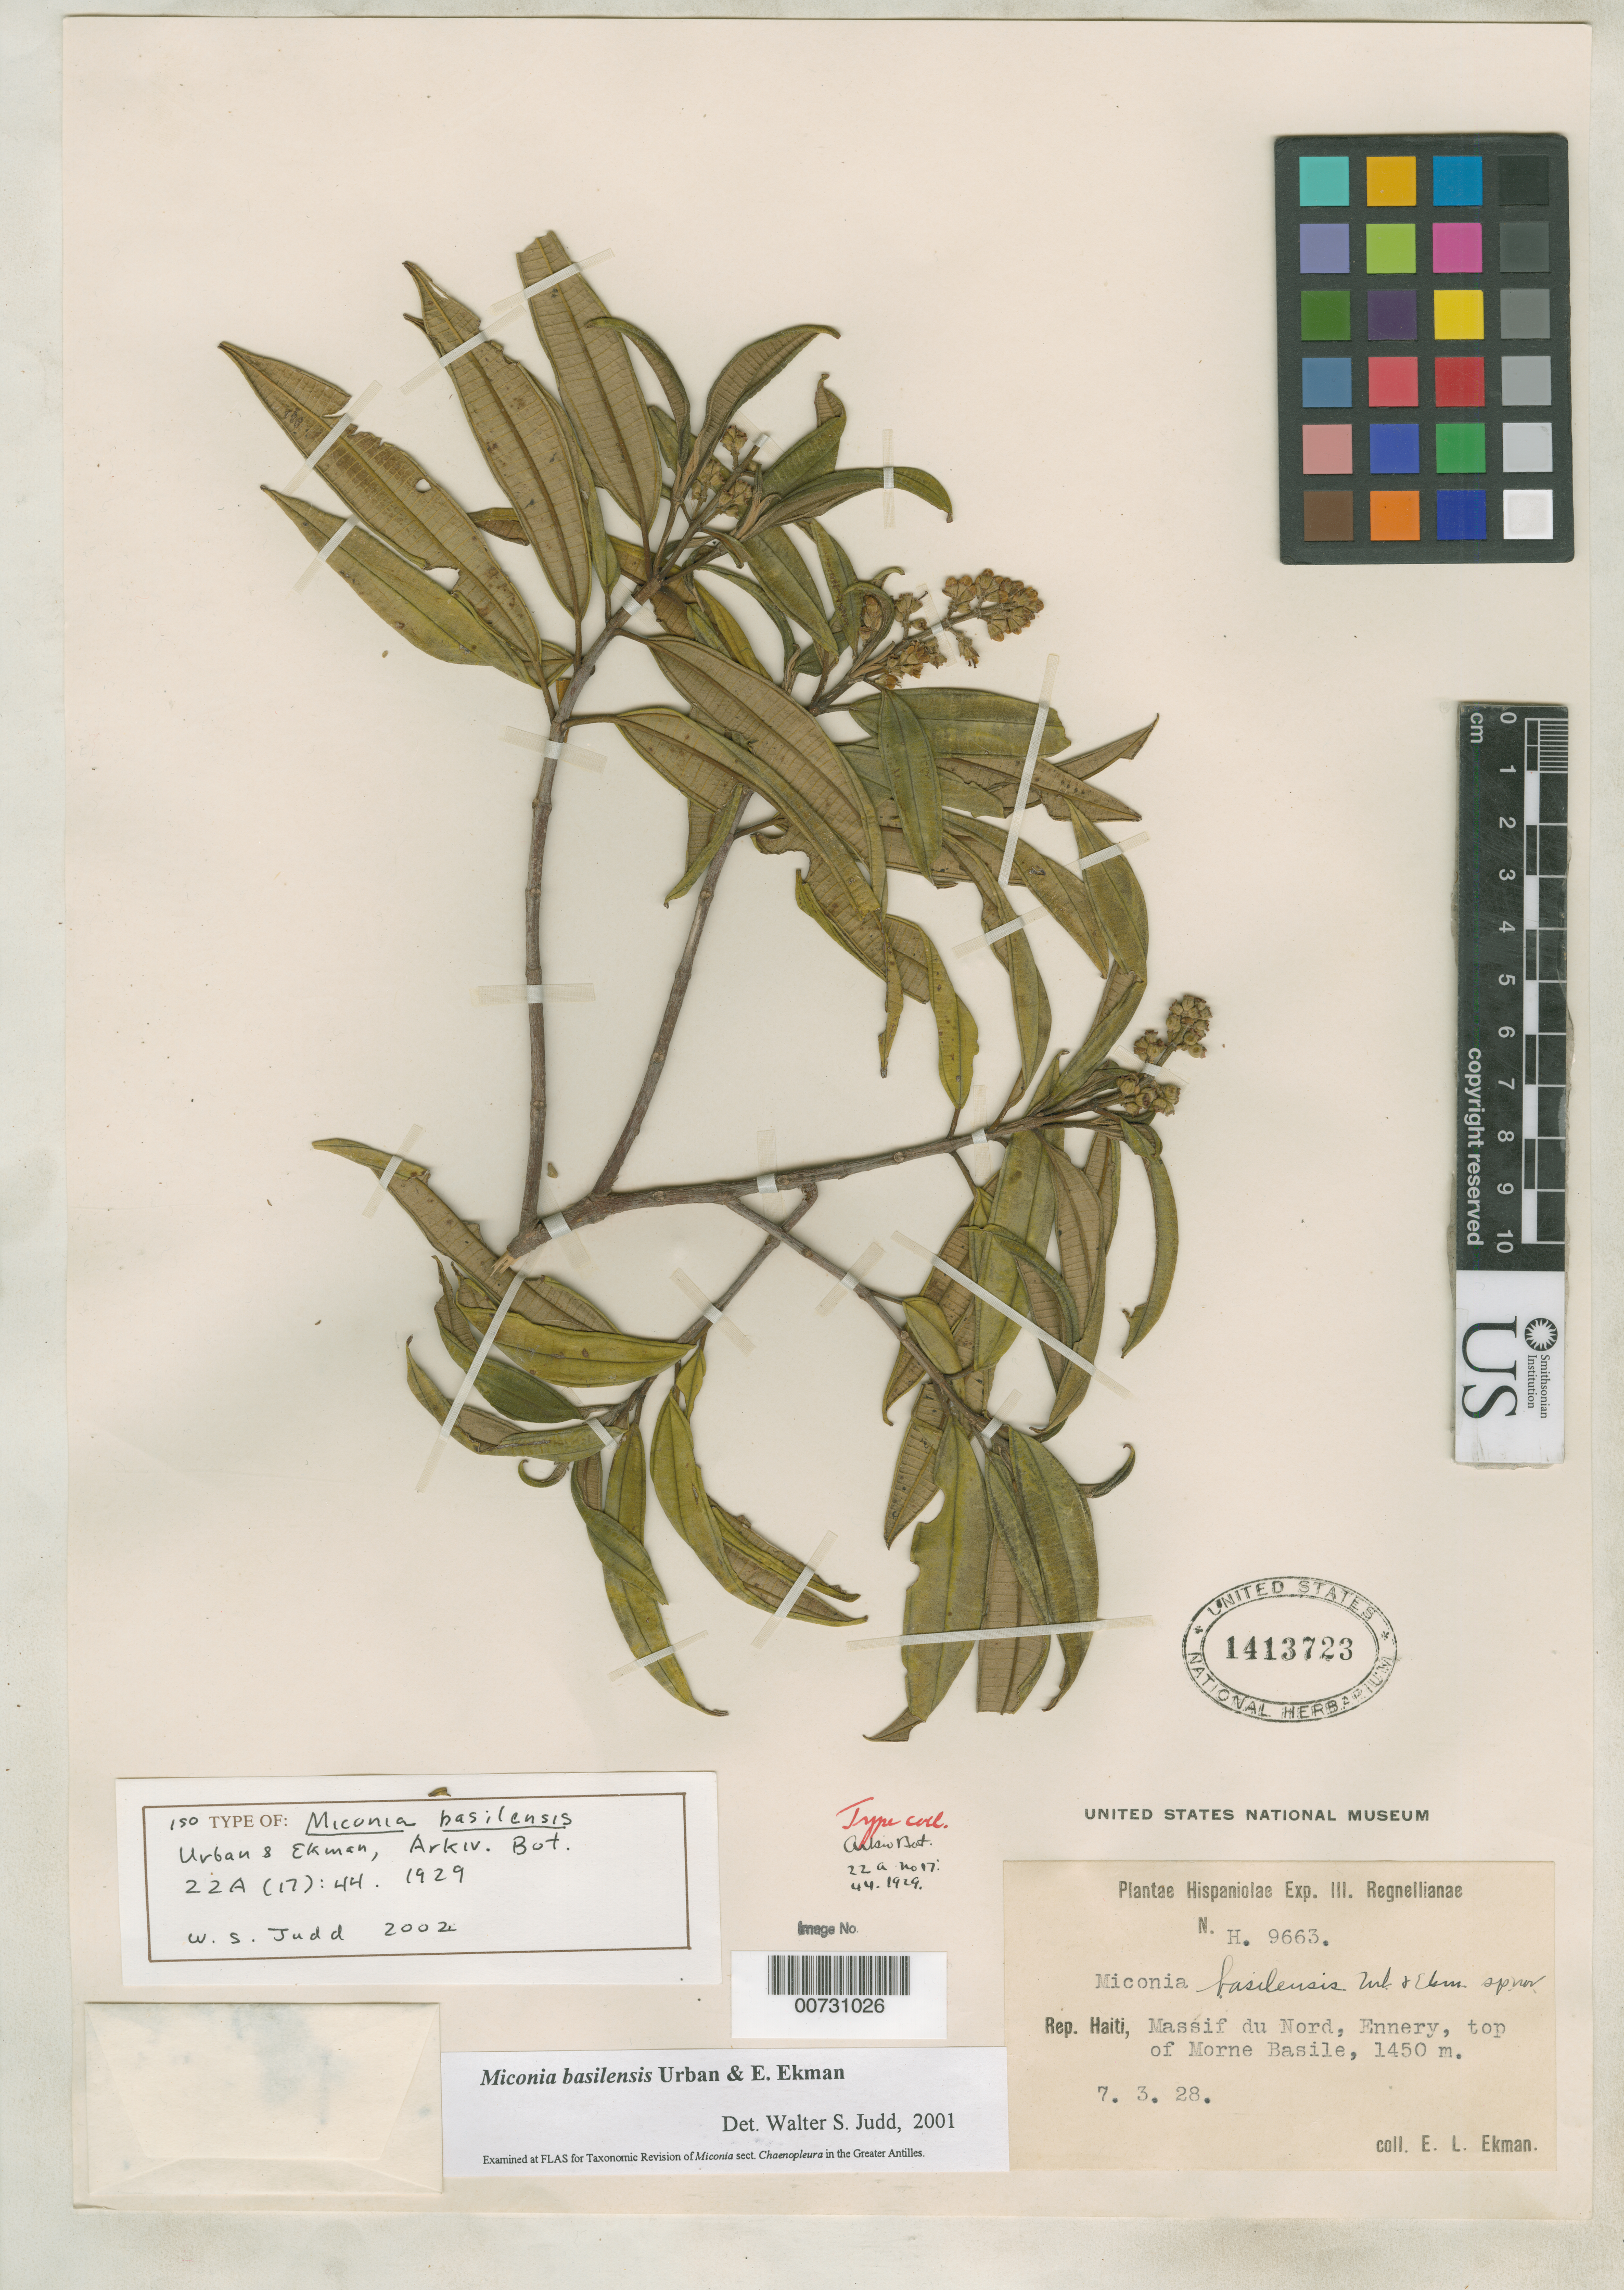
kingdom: Plantae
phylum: Tracheophyta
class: Magnoliopsida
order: Myrtales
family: Melastomataceae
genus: Miconia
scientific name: Miconia basilensis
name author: Urb. & Ekman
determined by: Judd, Walter S.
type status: Isotype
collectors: E. L. Ekman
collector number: H 9663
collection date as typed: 07 Mar 1928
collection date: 1928-03-07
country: Haiti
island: Hispaniola Island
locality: Massif du Nord, Ennery, top of Morne Basile.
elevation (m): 1450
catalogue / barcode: US 1413723